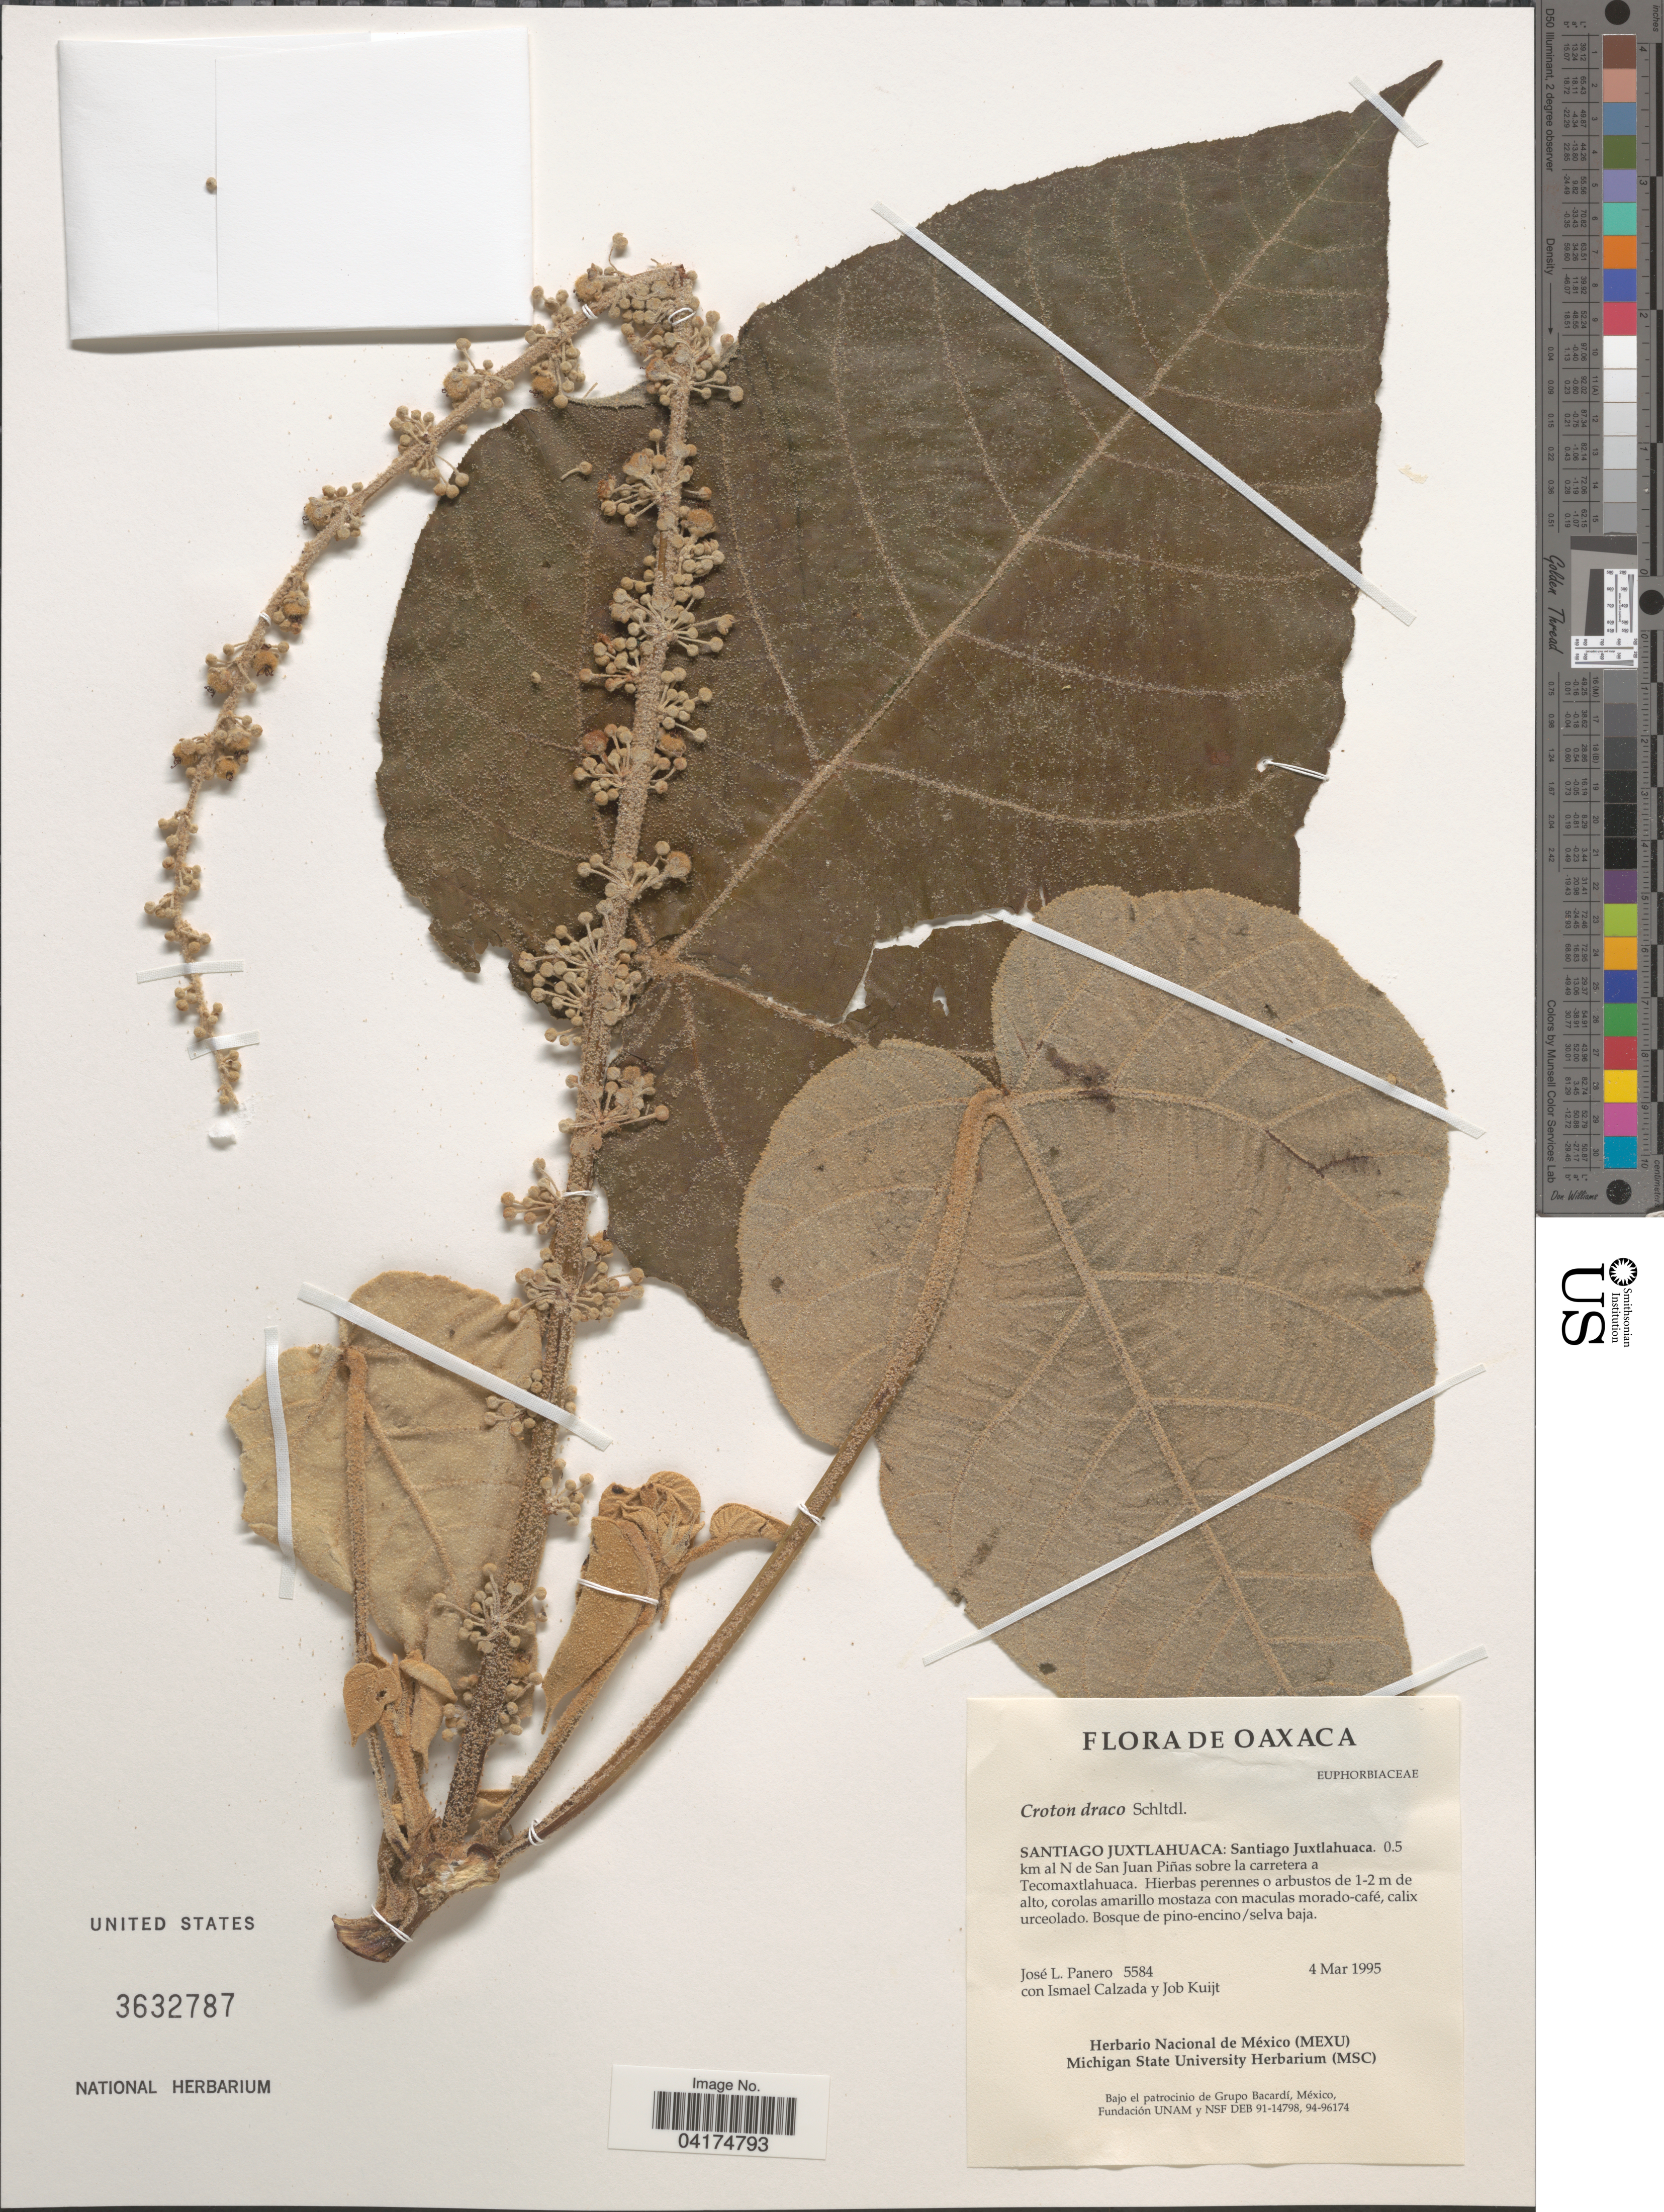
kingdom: Plantae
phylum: Tracheophyta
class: Magnoliopsida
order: Malpighiales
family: Euphorbiaceae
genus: Croton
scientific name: Croton draco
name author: Schltdl. & Cham.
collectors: J. L. Panero, I. Calzada & J. Kuijt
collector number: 5584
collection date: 1995-03-04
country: Mexico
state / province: Oaxaca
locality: Santiago Juxtlahuaca: Santiago Juxtlahuaca. 0.5 km al N de San Juan Piñas sobre la carretera a Tecomaxtlahuaca.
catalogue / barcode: US 3632787